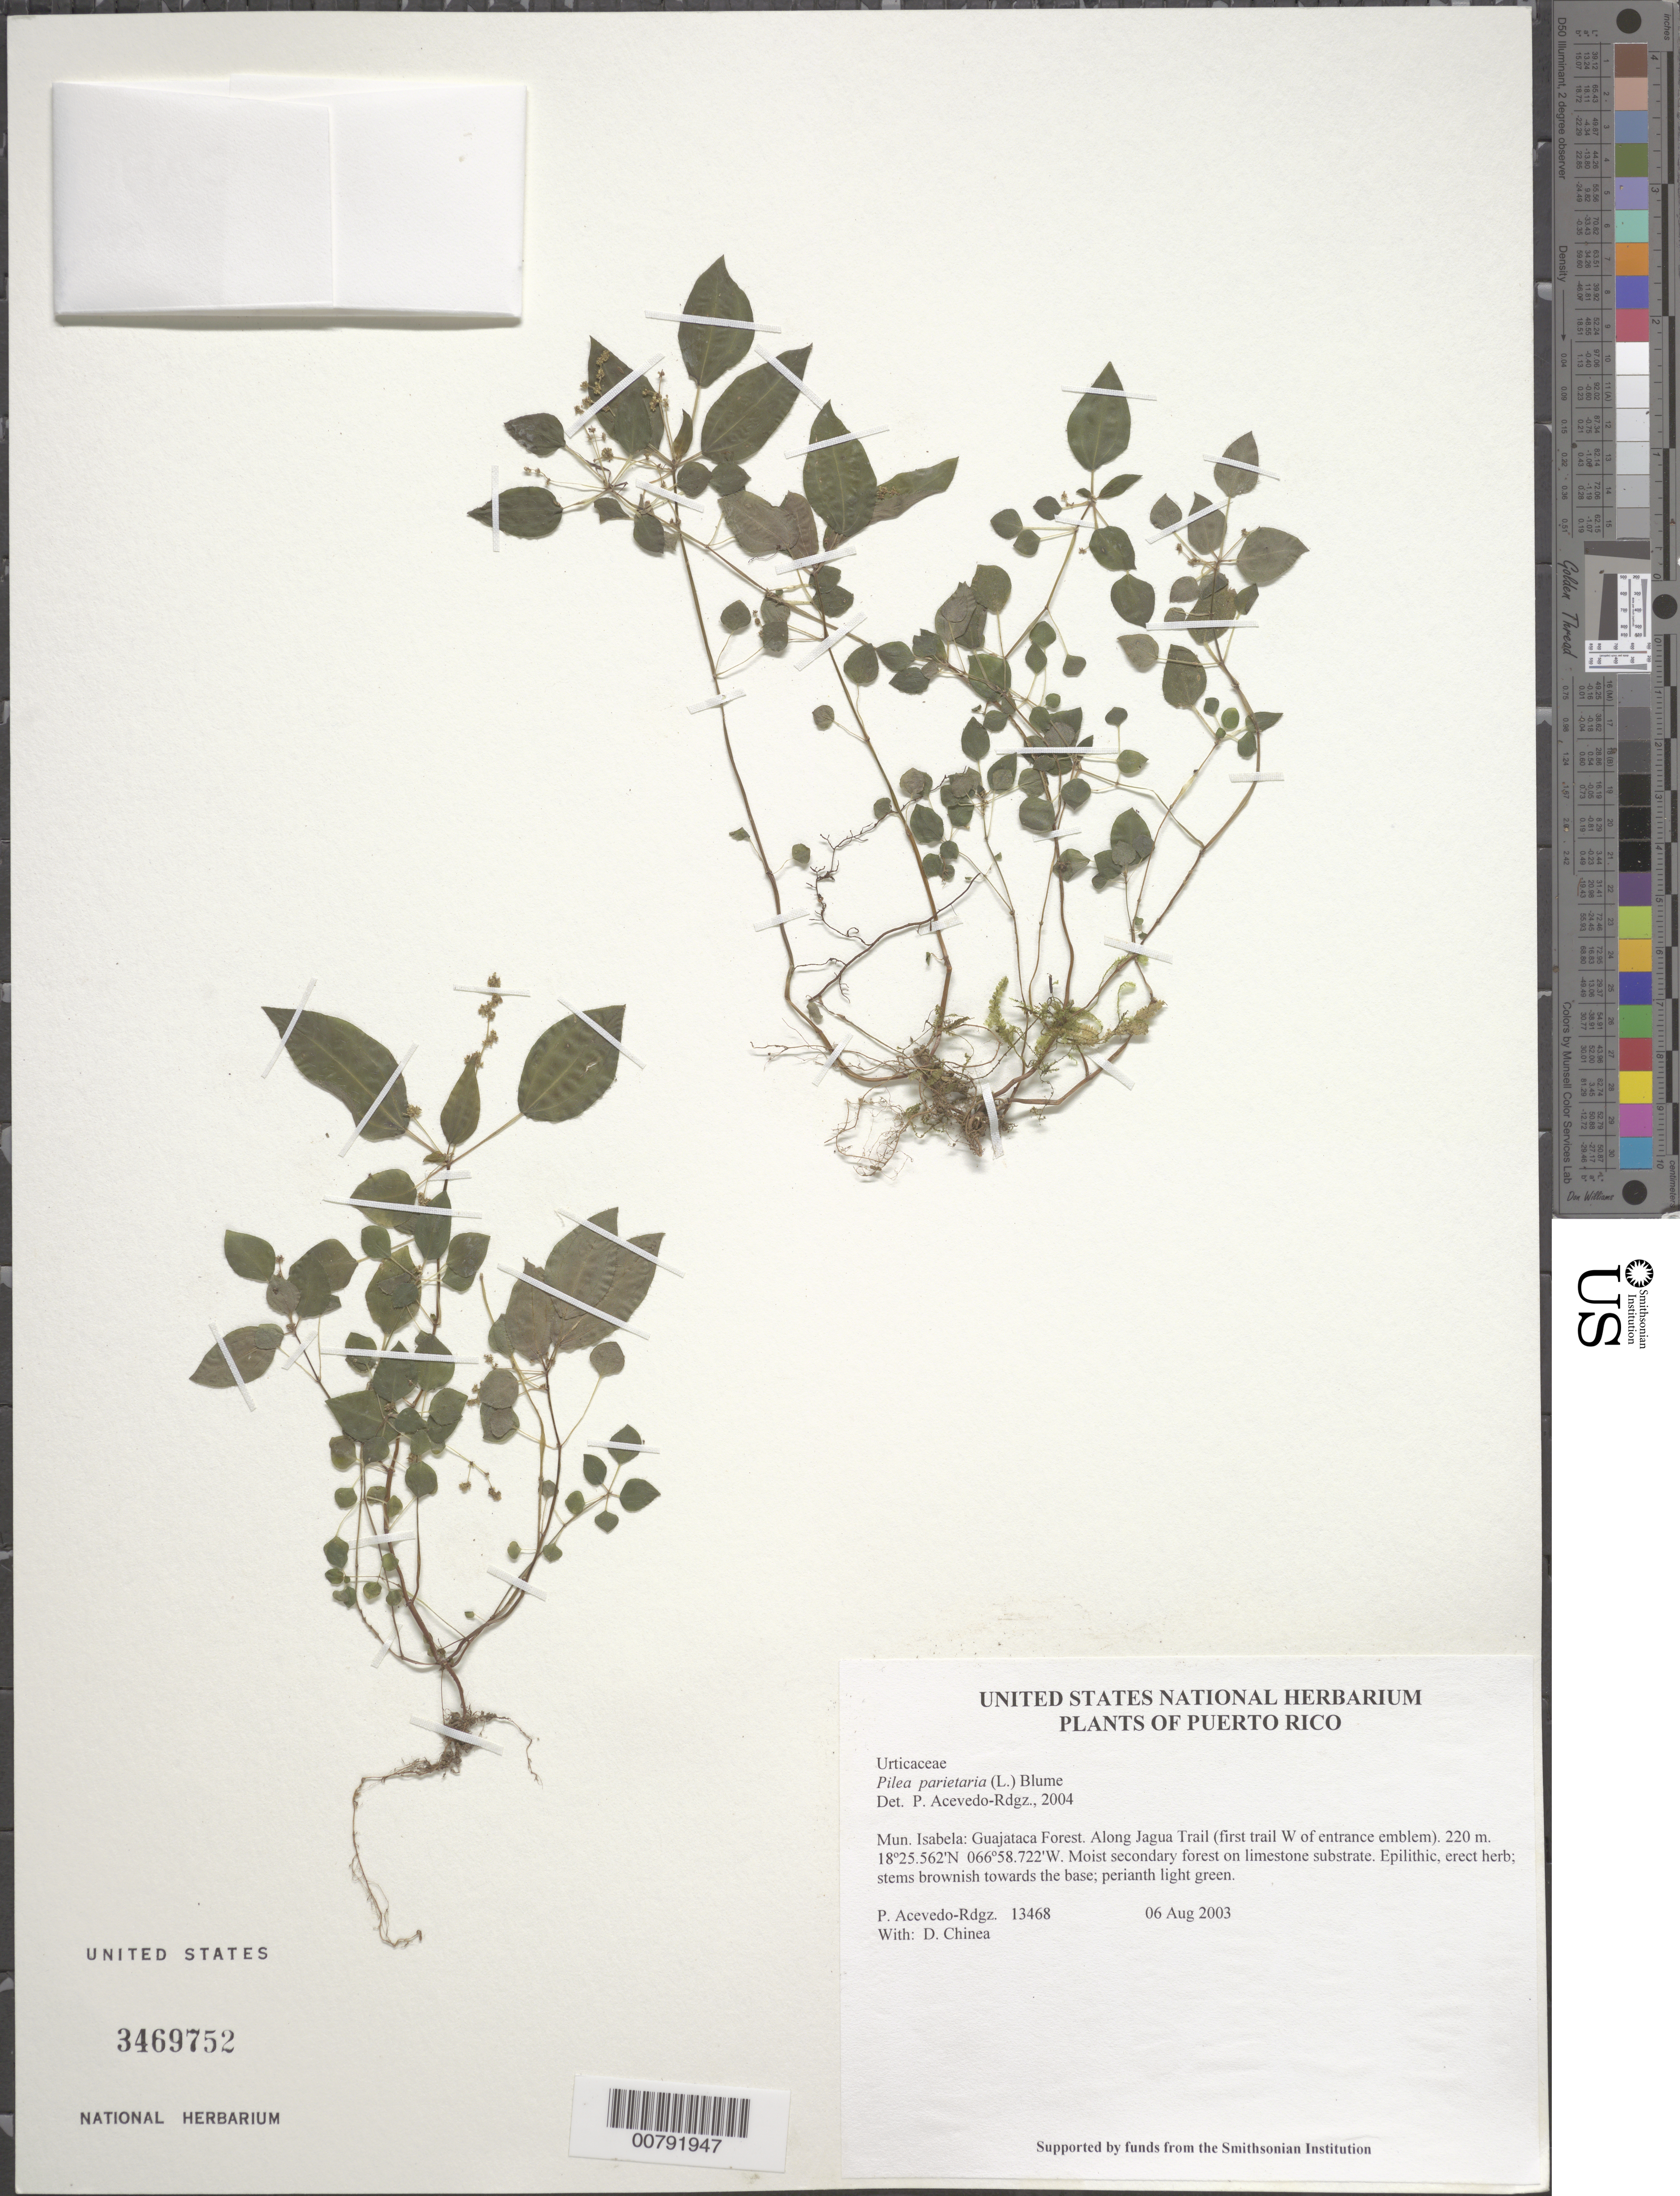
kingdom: Plantae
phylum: Tracheophyta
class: Magnoliopsida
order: Rosales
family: Urticaceae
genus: Pilea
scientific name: Pilea parietaria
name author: (L.) Blume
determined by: Acevedo-Rodríguez, P., (BOT), Smithsonian Institution - National Museum of Natural History (UNITED STATES)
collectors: P. Acevedo-Rodr. & D. Chinea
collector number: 13468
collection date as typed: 06 Aug 2003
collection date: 2003-08-06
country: Puerto Rico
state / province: Isabela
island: Puerto Rico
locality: Mun. Isabela: Guajataca Forest. Along Jagua Trail (first trail W of entrance emblem).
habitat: Moist secondary forest on limestone substrate.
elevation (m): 220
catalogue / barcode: US 3469752